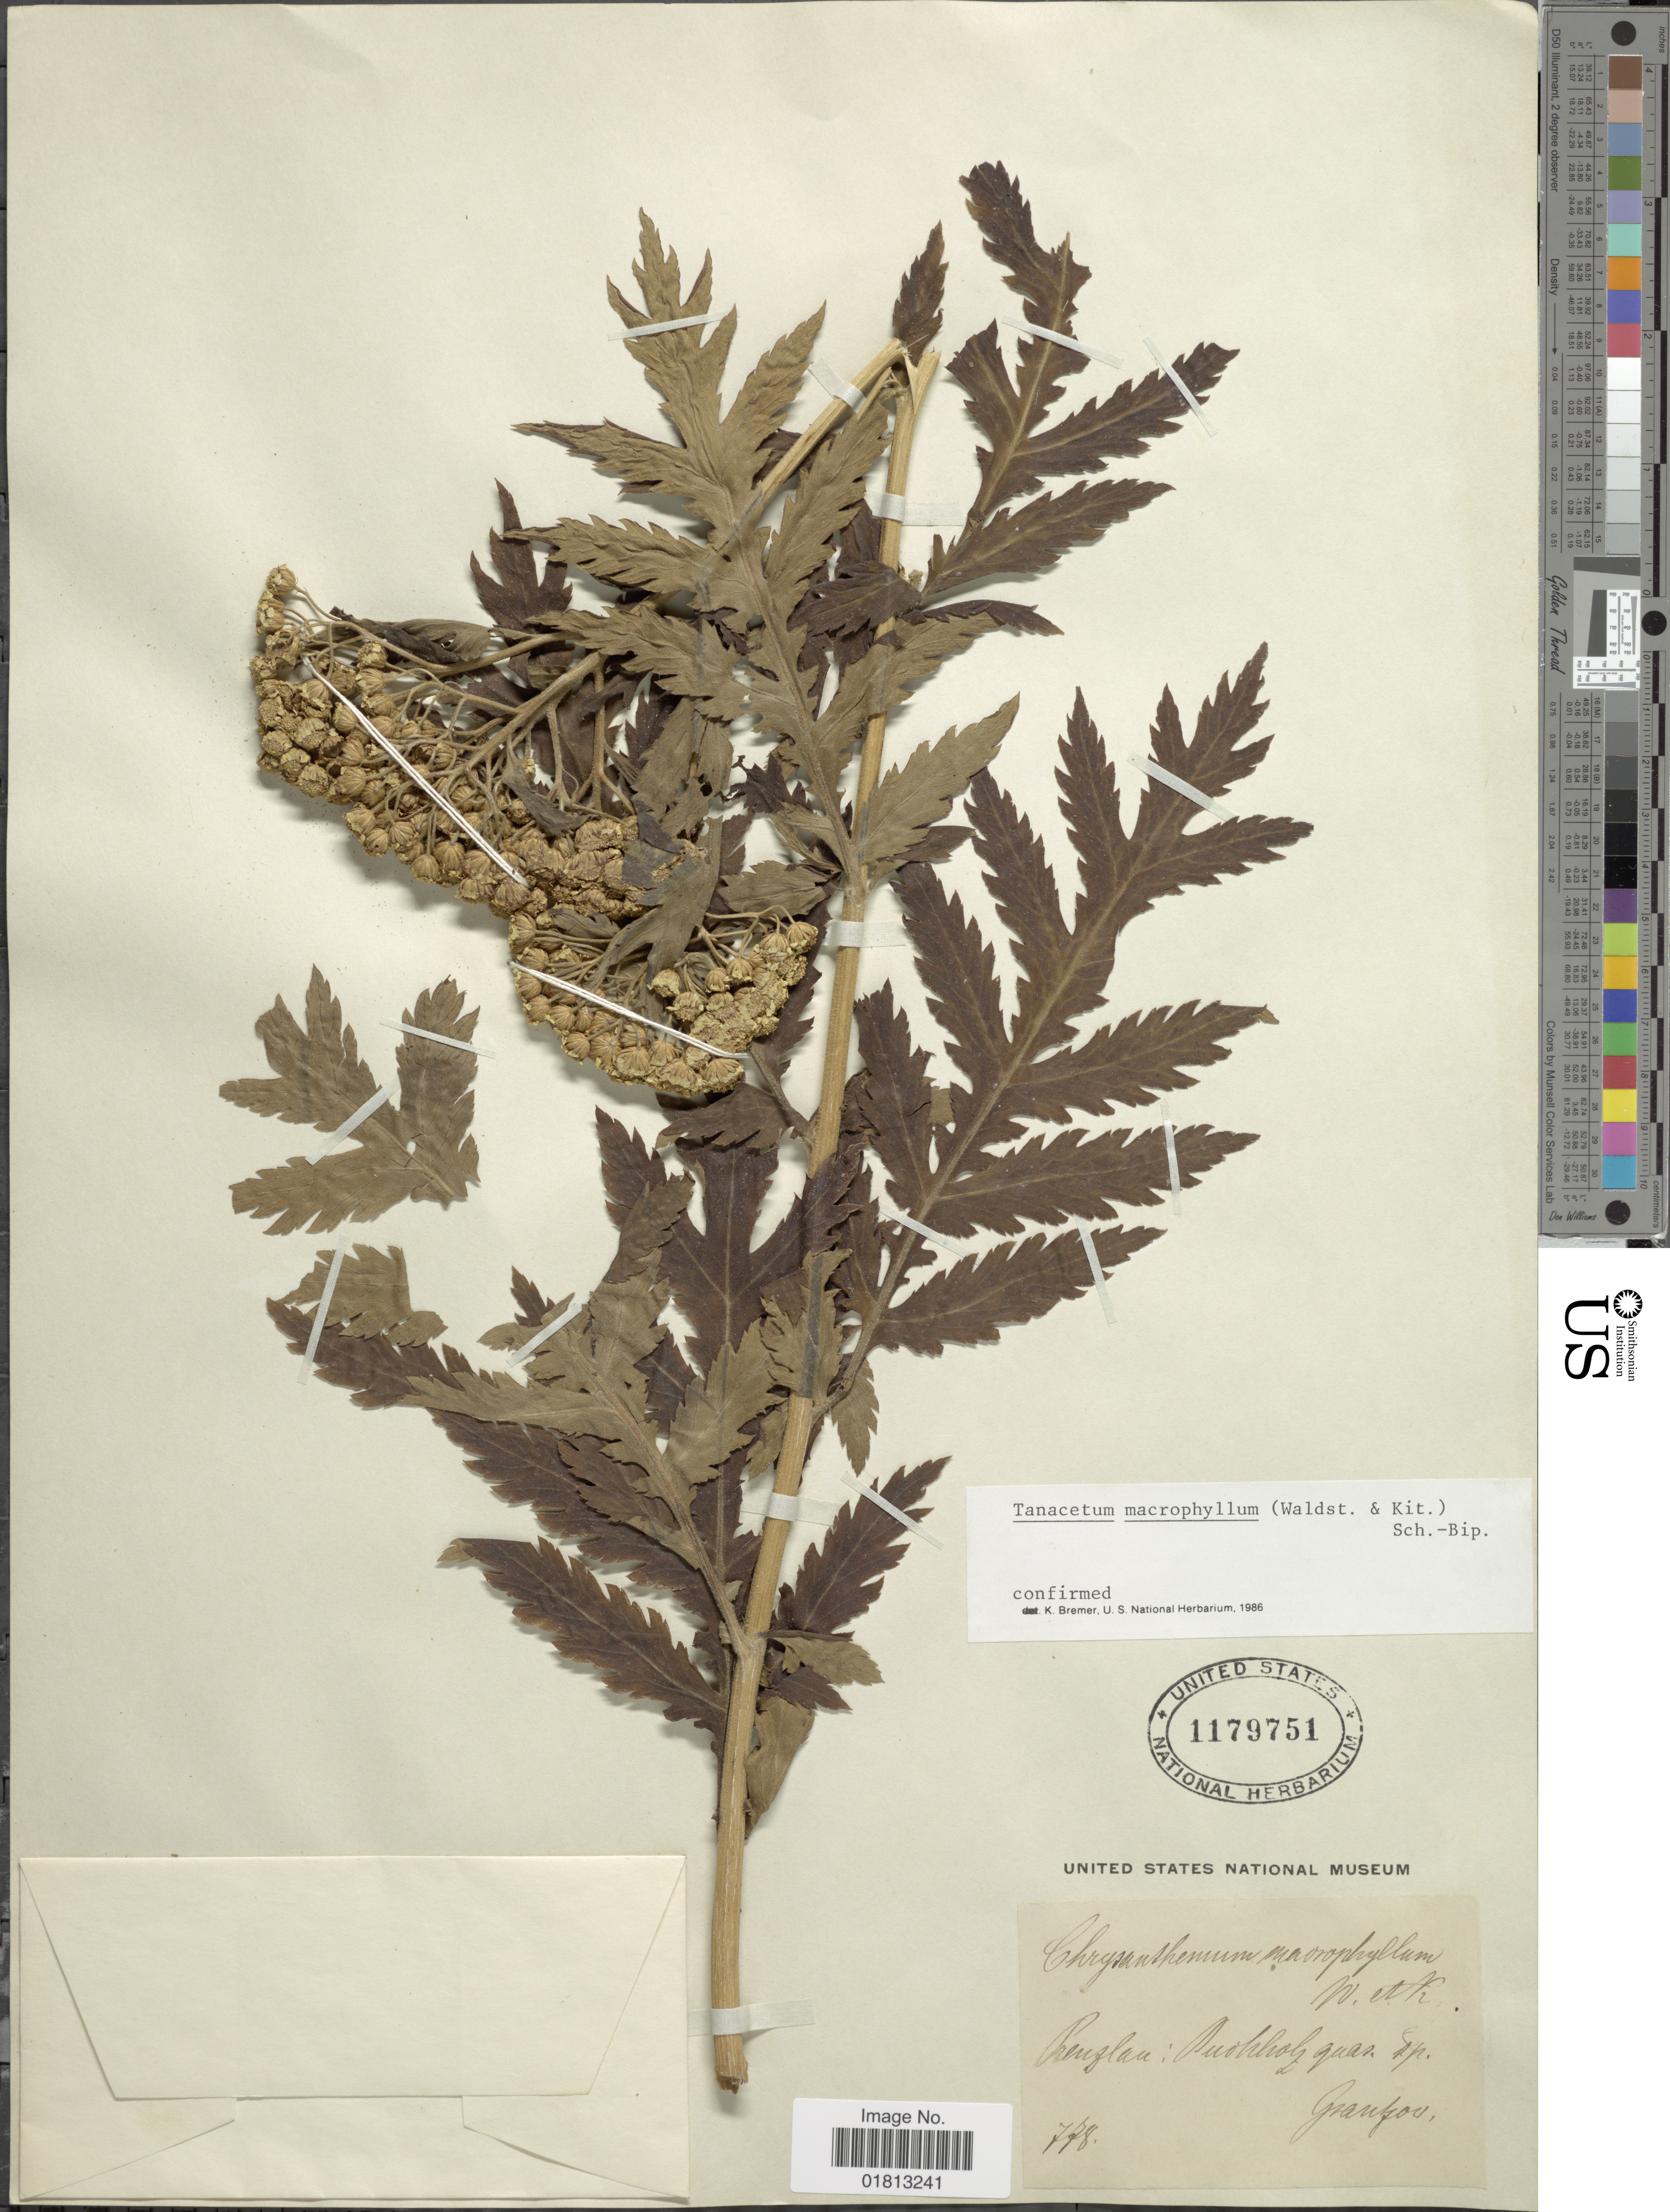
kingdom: Plantae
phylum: Tracheophyta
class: Magnoliopsida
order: Asterales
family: Asteraceae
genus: Tanacetum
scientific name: Tanacetum macrophyllum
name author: (Waldst. & Kit.) Sch. Bip.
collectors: Grantzow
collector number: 778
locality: Prenzlan: Puohhoilz guas, sp. [interpreted]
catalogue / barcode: US 1179751